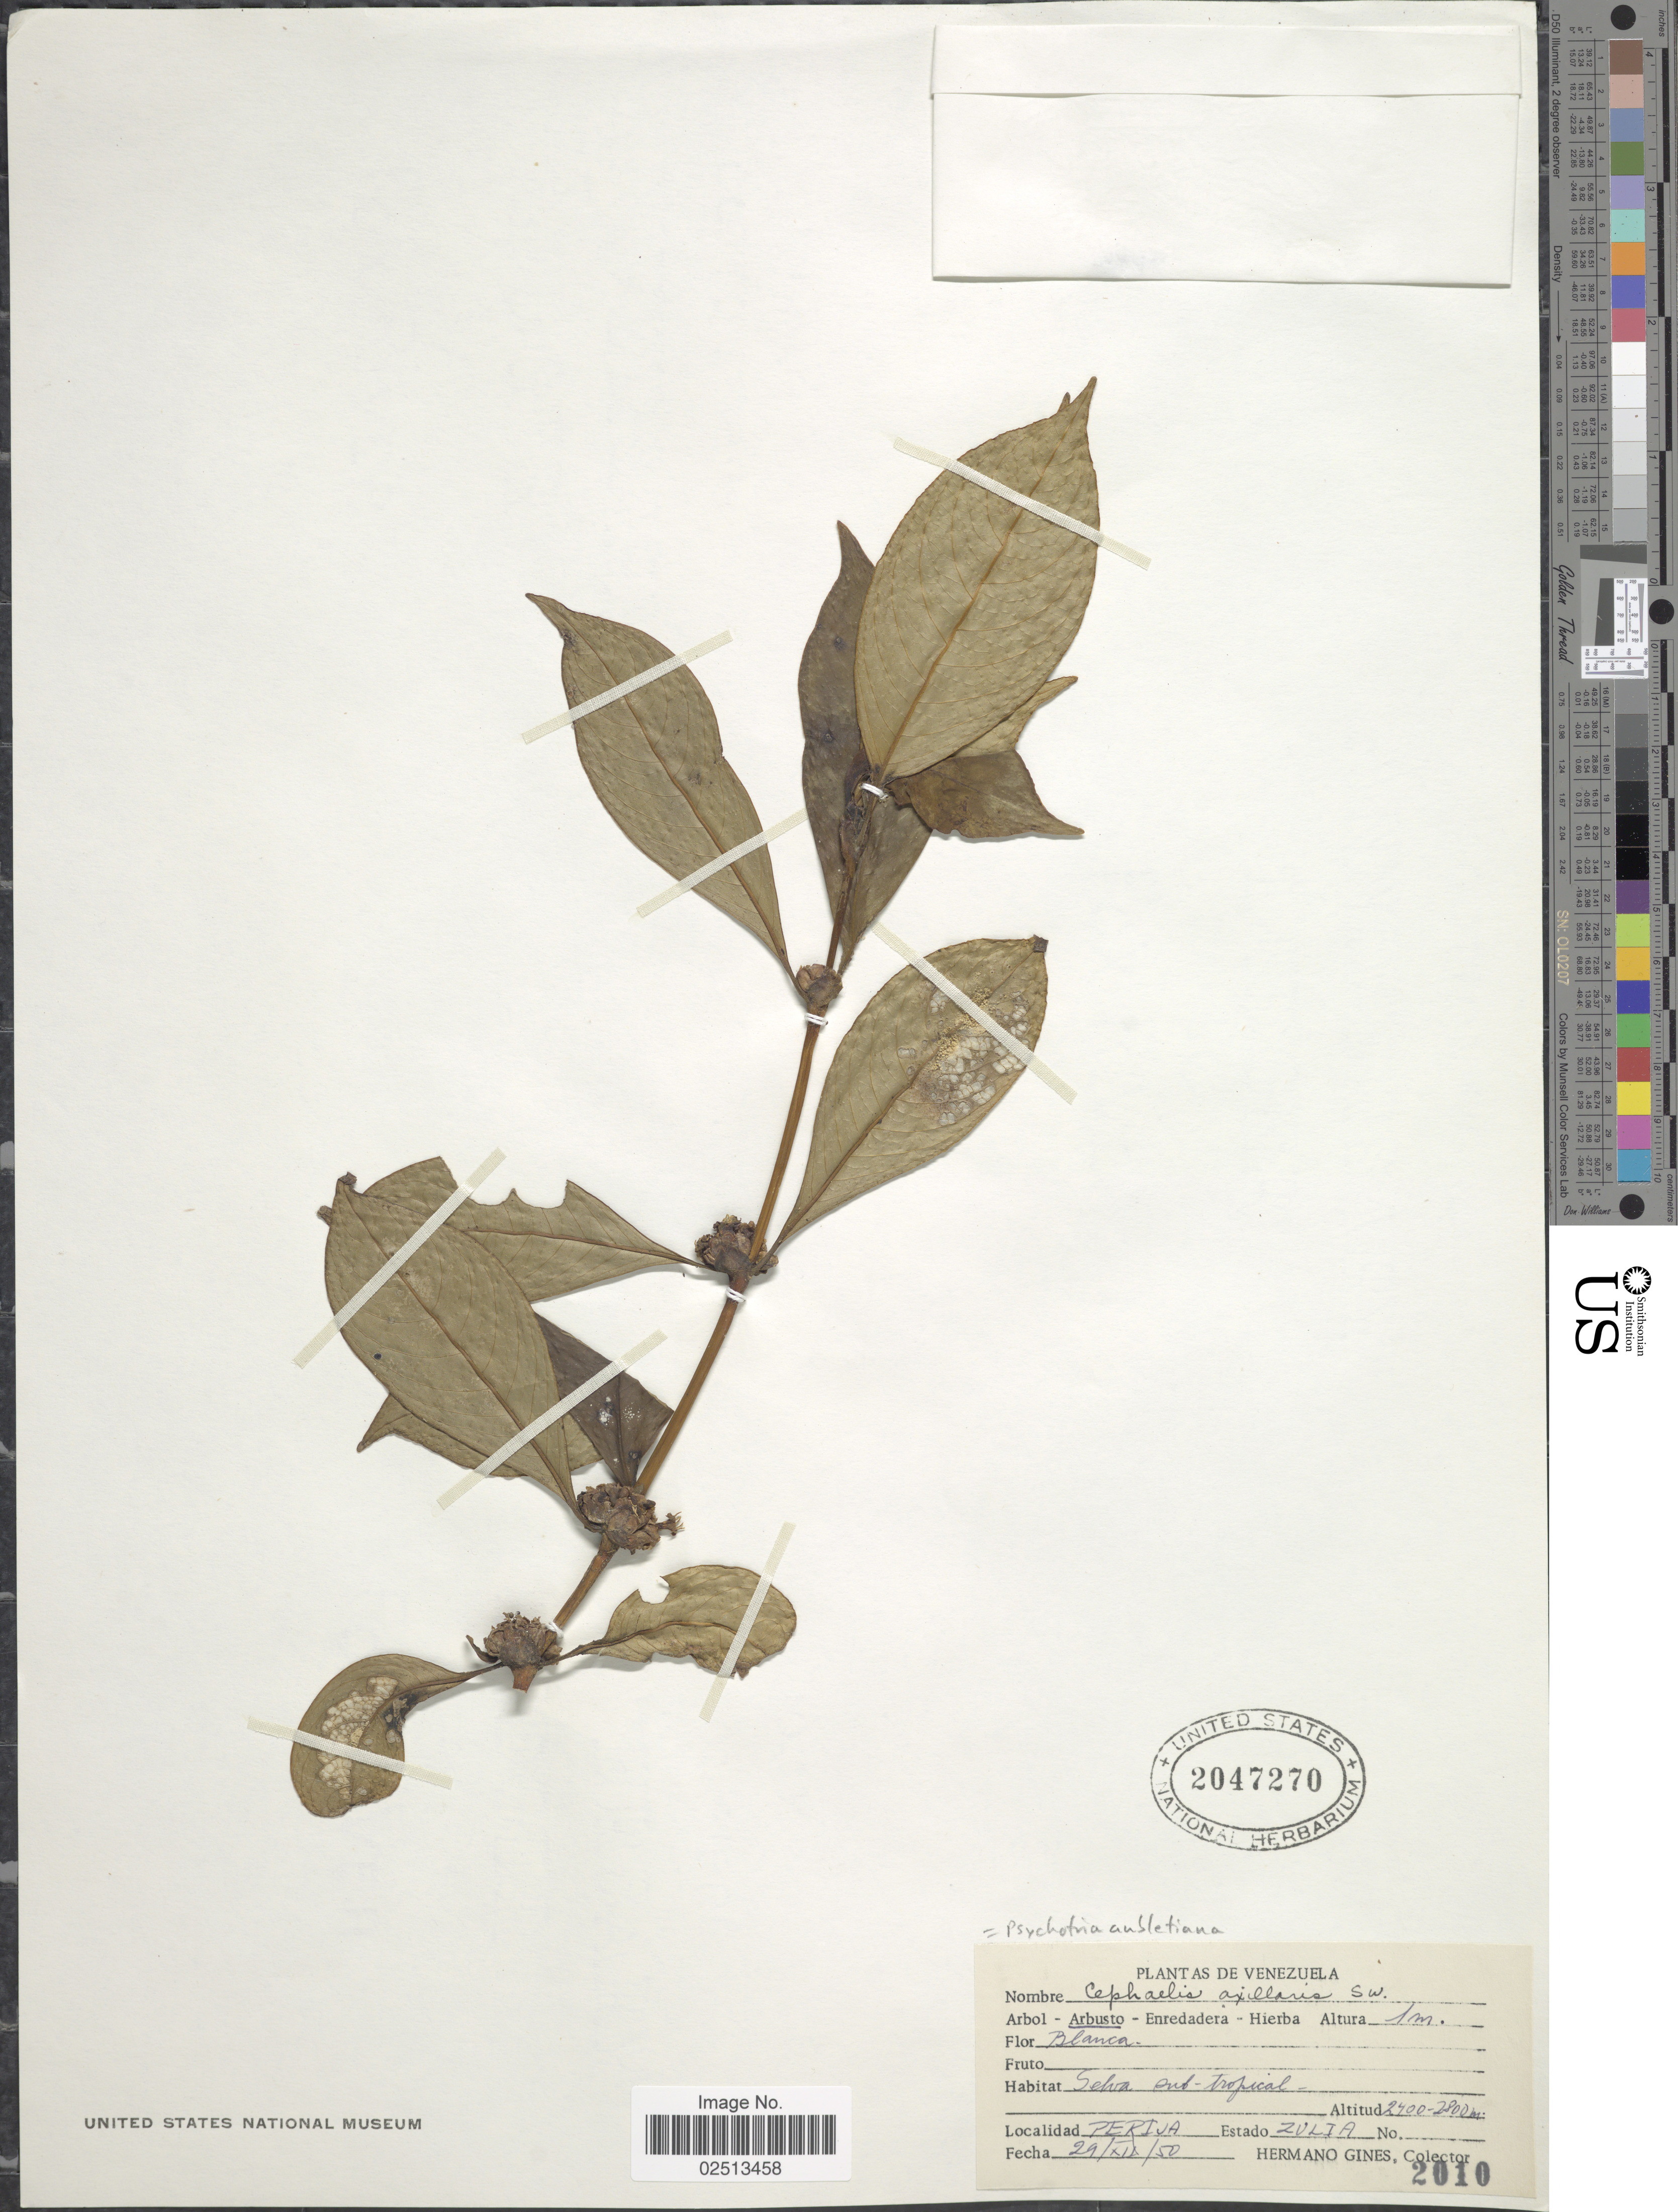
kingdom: Plantae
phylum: Tracheophyta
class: Magnoliopsida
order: Gentianales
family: Rubiaceae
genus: Psychotria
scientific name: Psychotria aubletiana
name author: Steyerm.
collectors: Bro. Gines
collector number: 2010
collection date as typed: Transcribed d/m/y: 29/12/50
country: Venezuela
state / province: Zulia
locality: Selva sub-tropical, Perija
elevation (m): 2400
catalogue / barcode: US 2047270